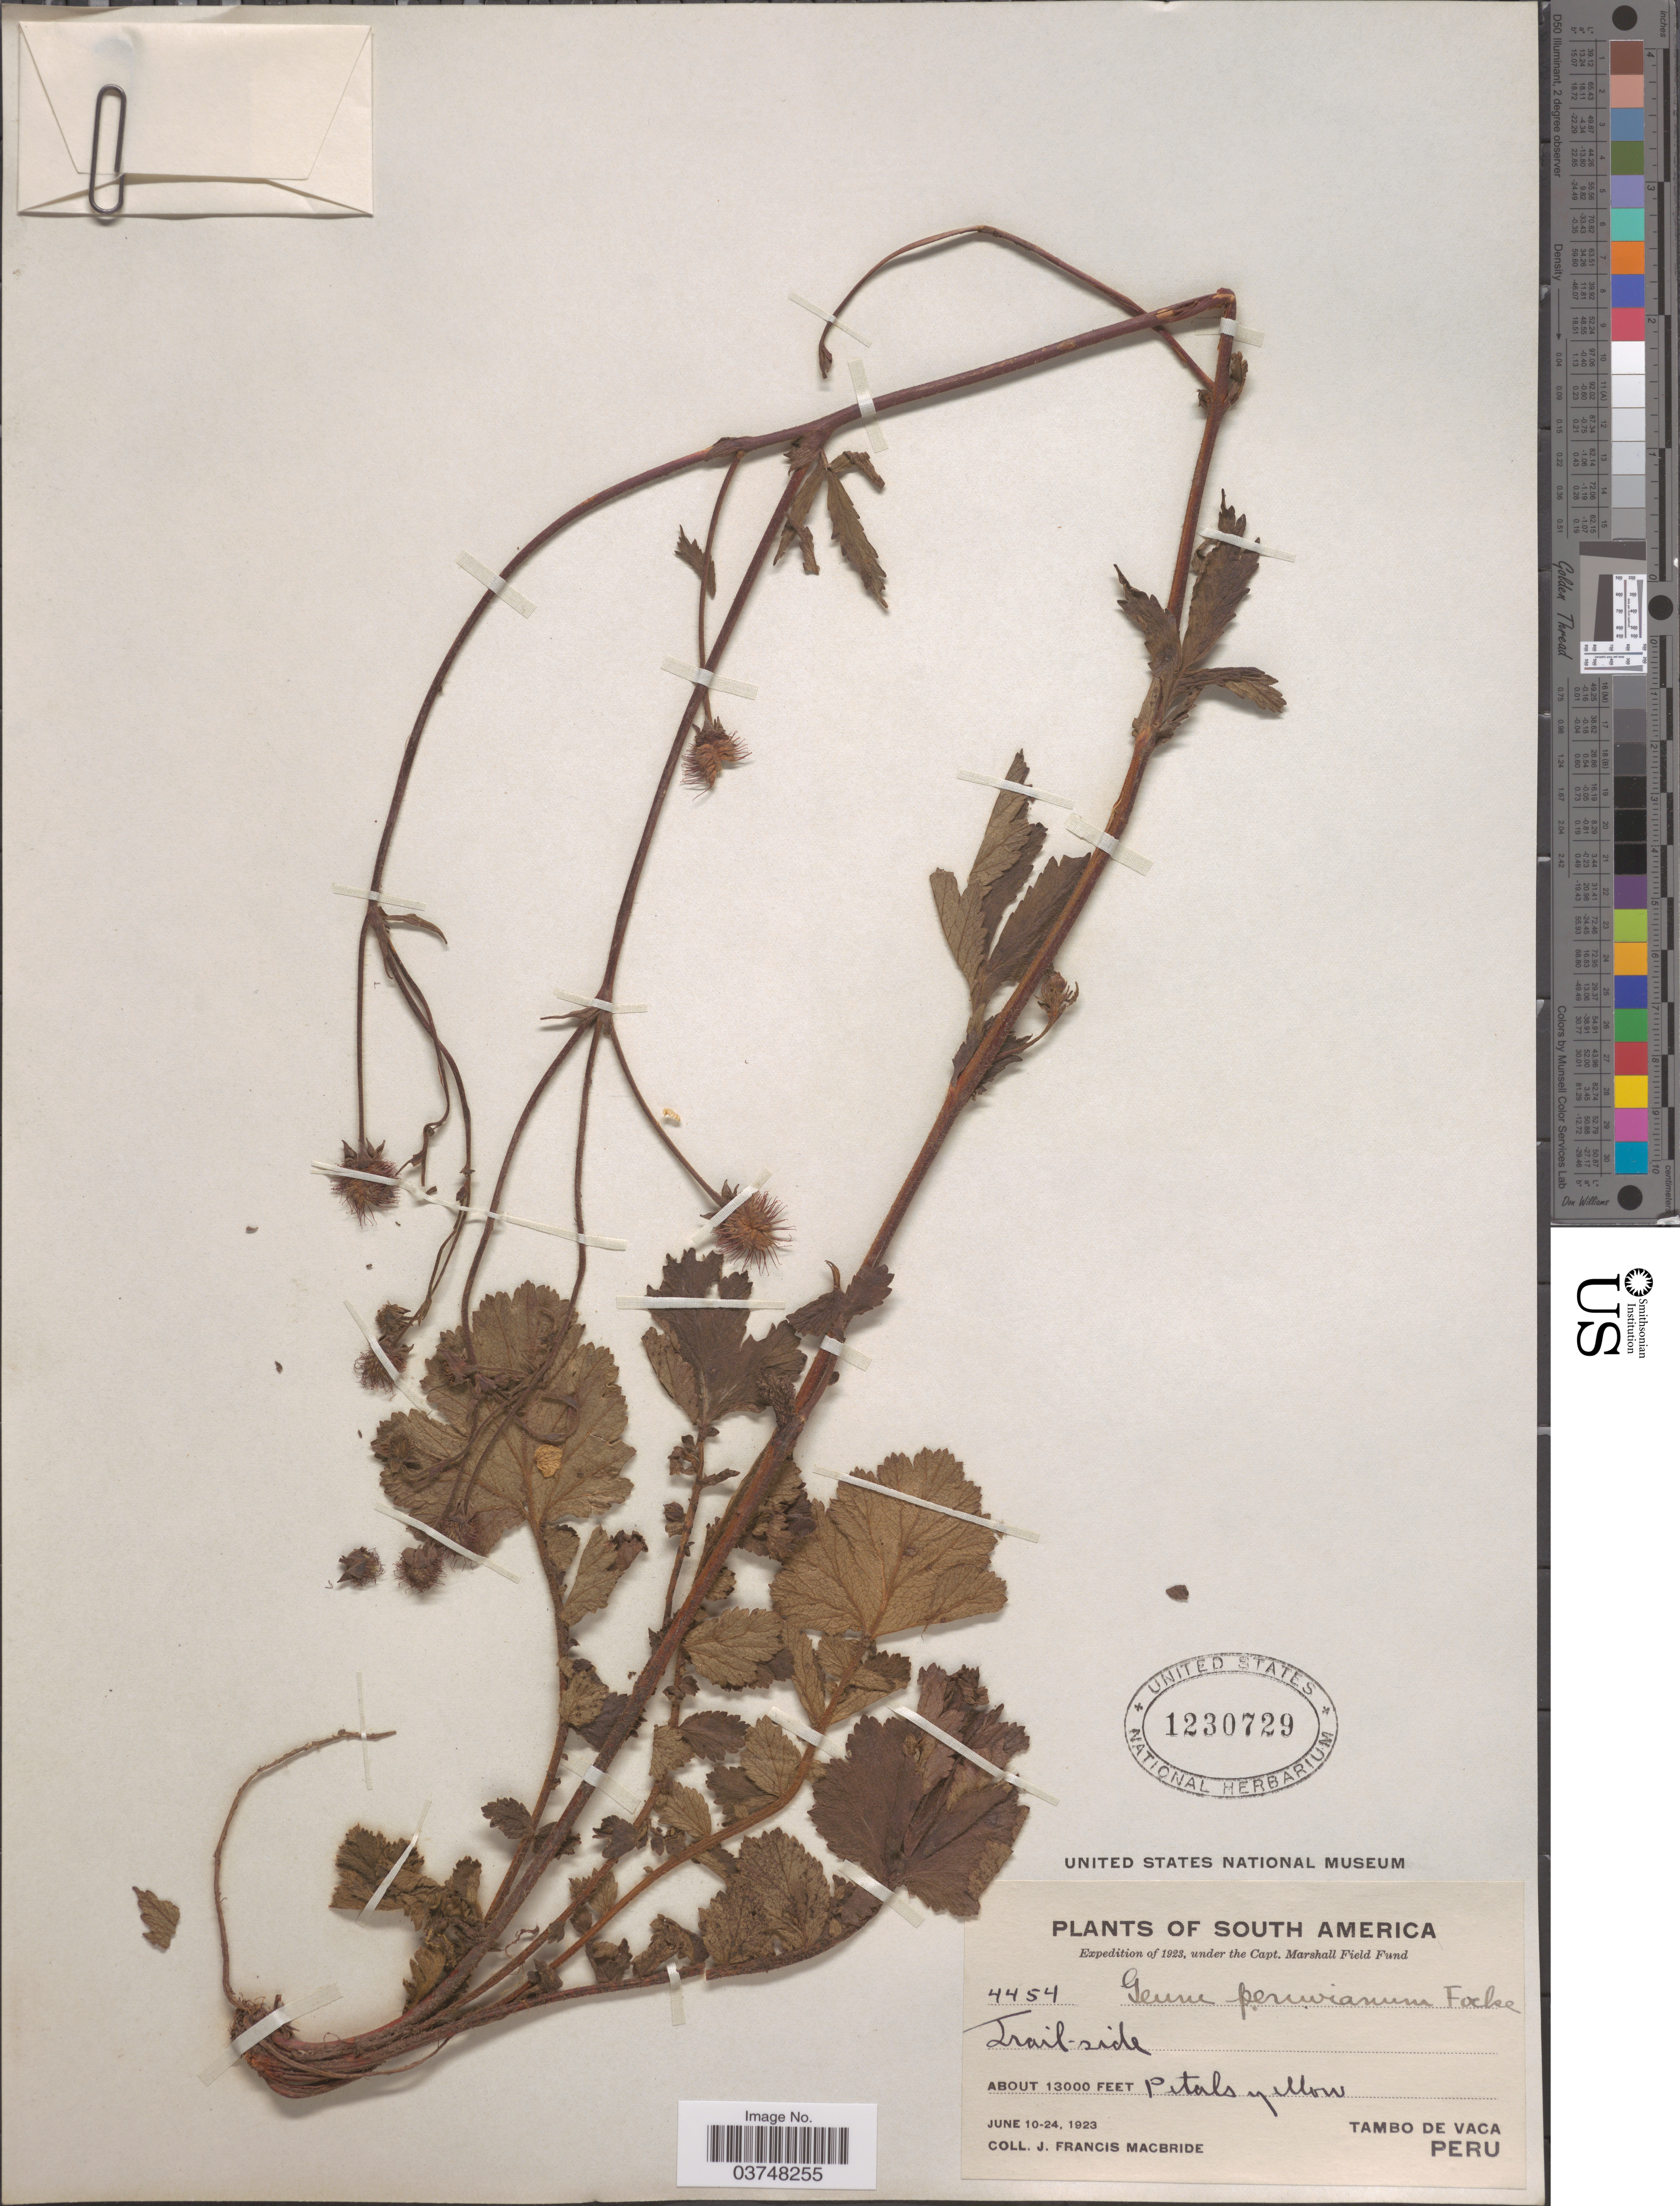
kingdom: Plantae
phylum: Tracheophyta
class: Magnoliopsida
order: Rosales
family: Rosaceae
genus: Geum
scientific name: Geum peruvianum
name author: Focke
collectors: J. F. Macbride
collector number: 4454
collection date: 1923-06-10/1923-06-24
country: Peru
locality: Tambo de Vaca.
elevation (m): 3962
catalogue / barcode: US 1230729